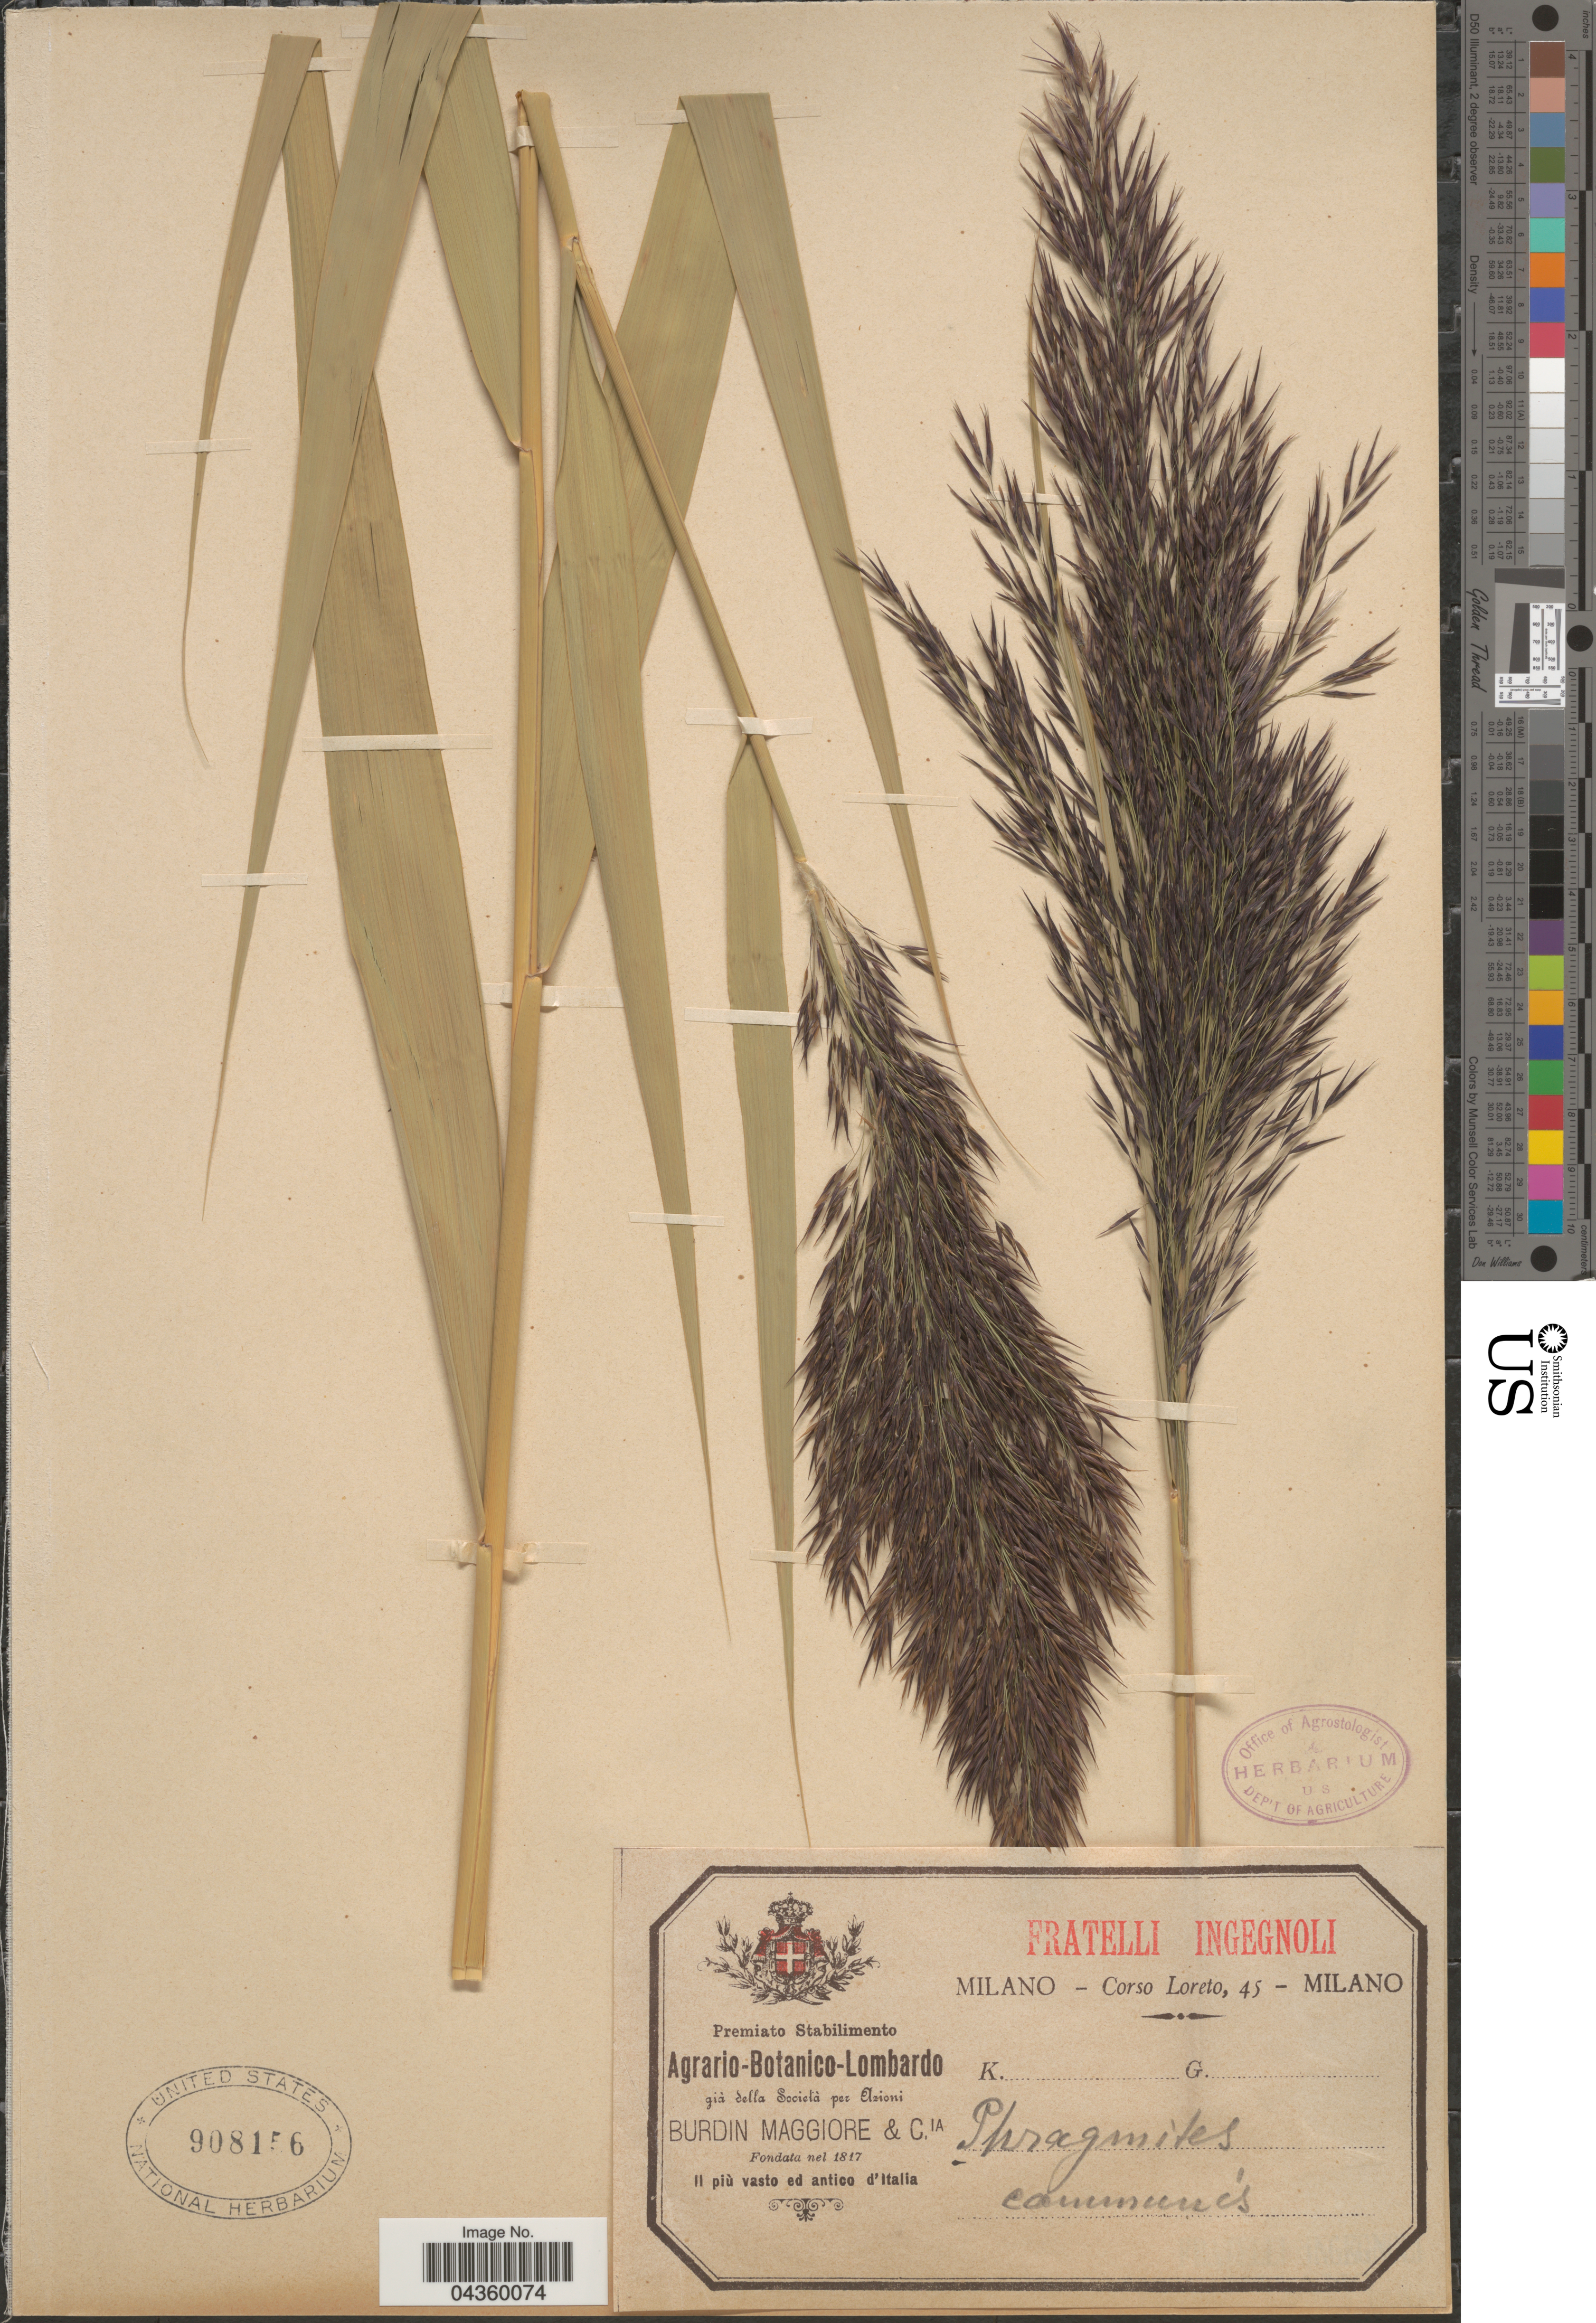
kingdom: Plantae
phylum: Tracheophyta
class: Liliopsida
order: Poales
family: Poaceae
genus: Phragmites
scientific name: Phragmites australis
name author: (Cav.) Trin. ex Steud.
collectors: Loreto, C.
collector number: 45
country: Italy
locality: Ii più vasto ed antico d'Italia.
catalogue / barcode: US 908156